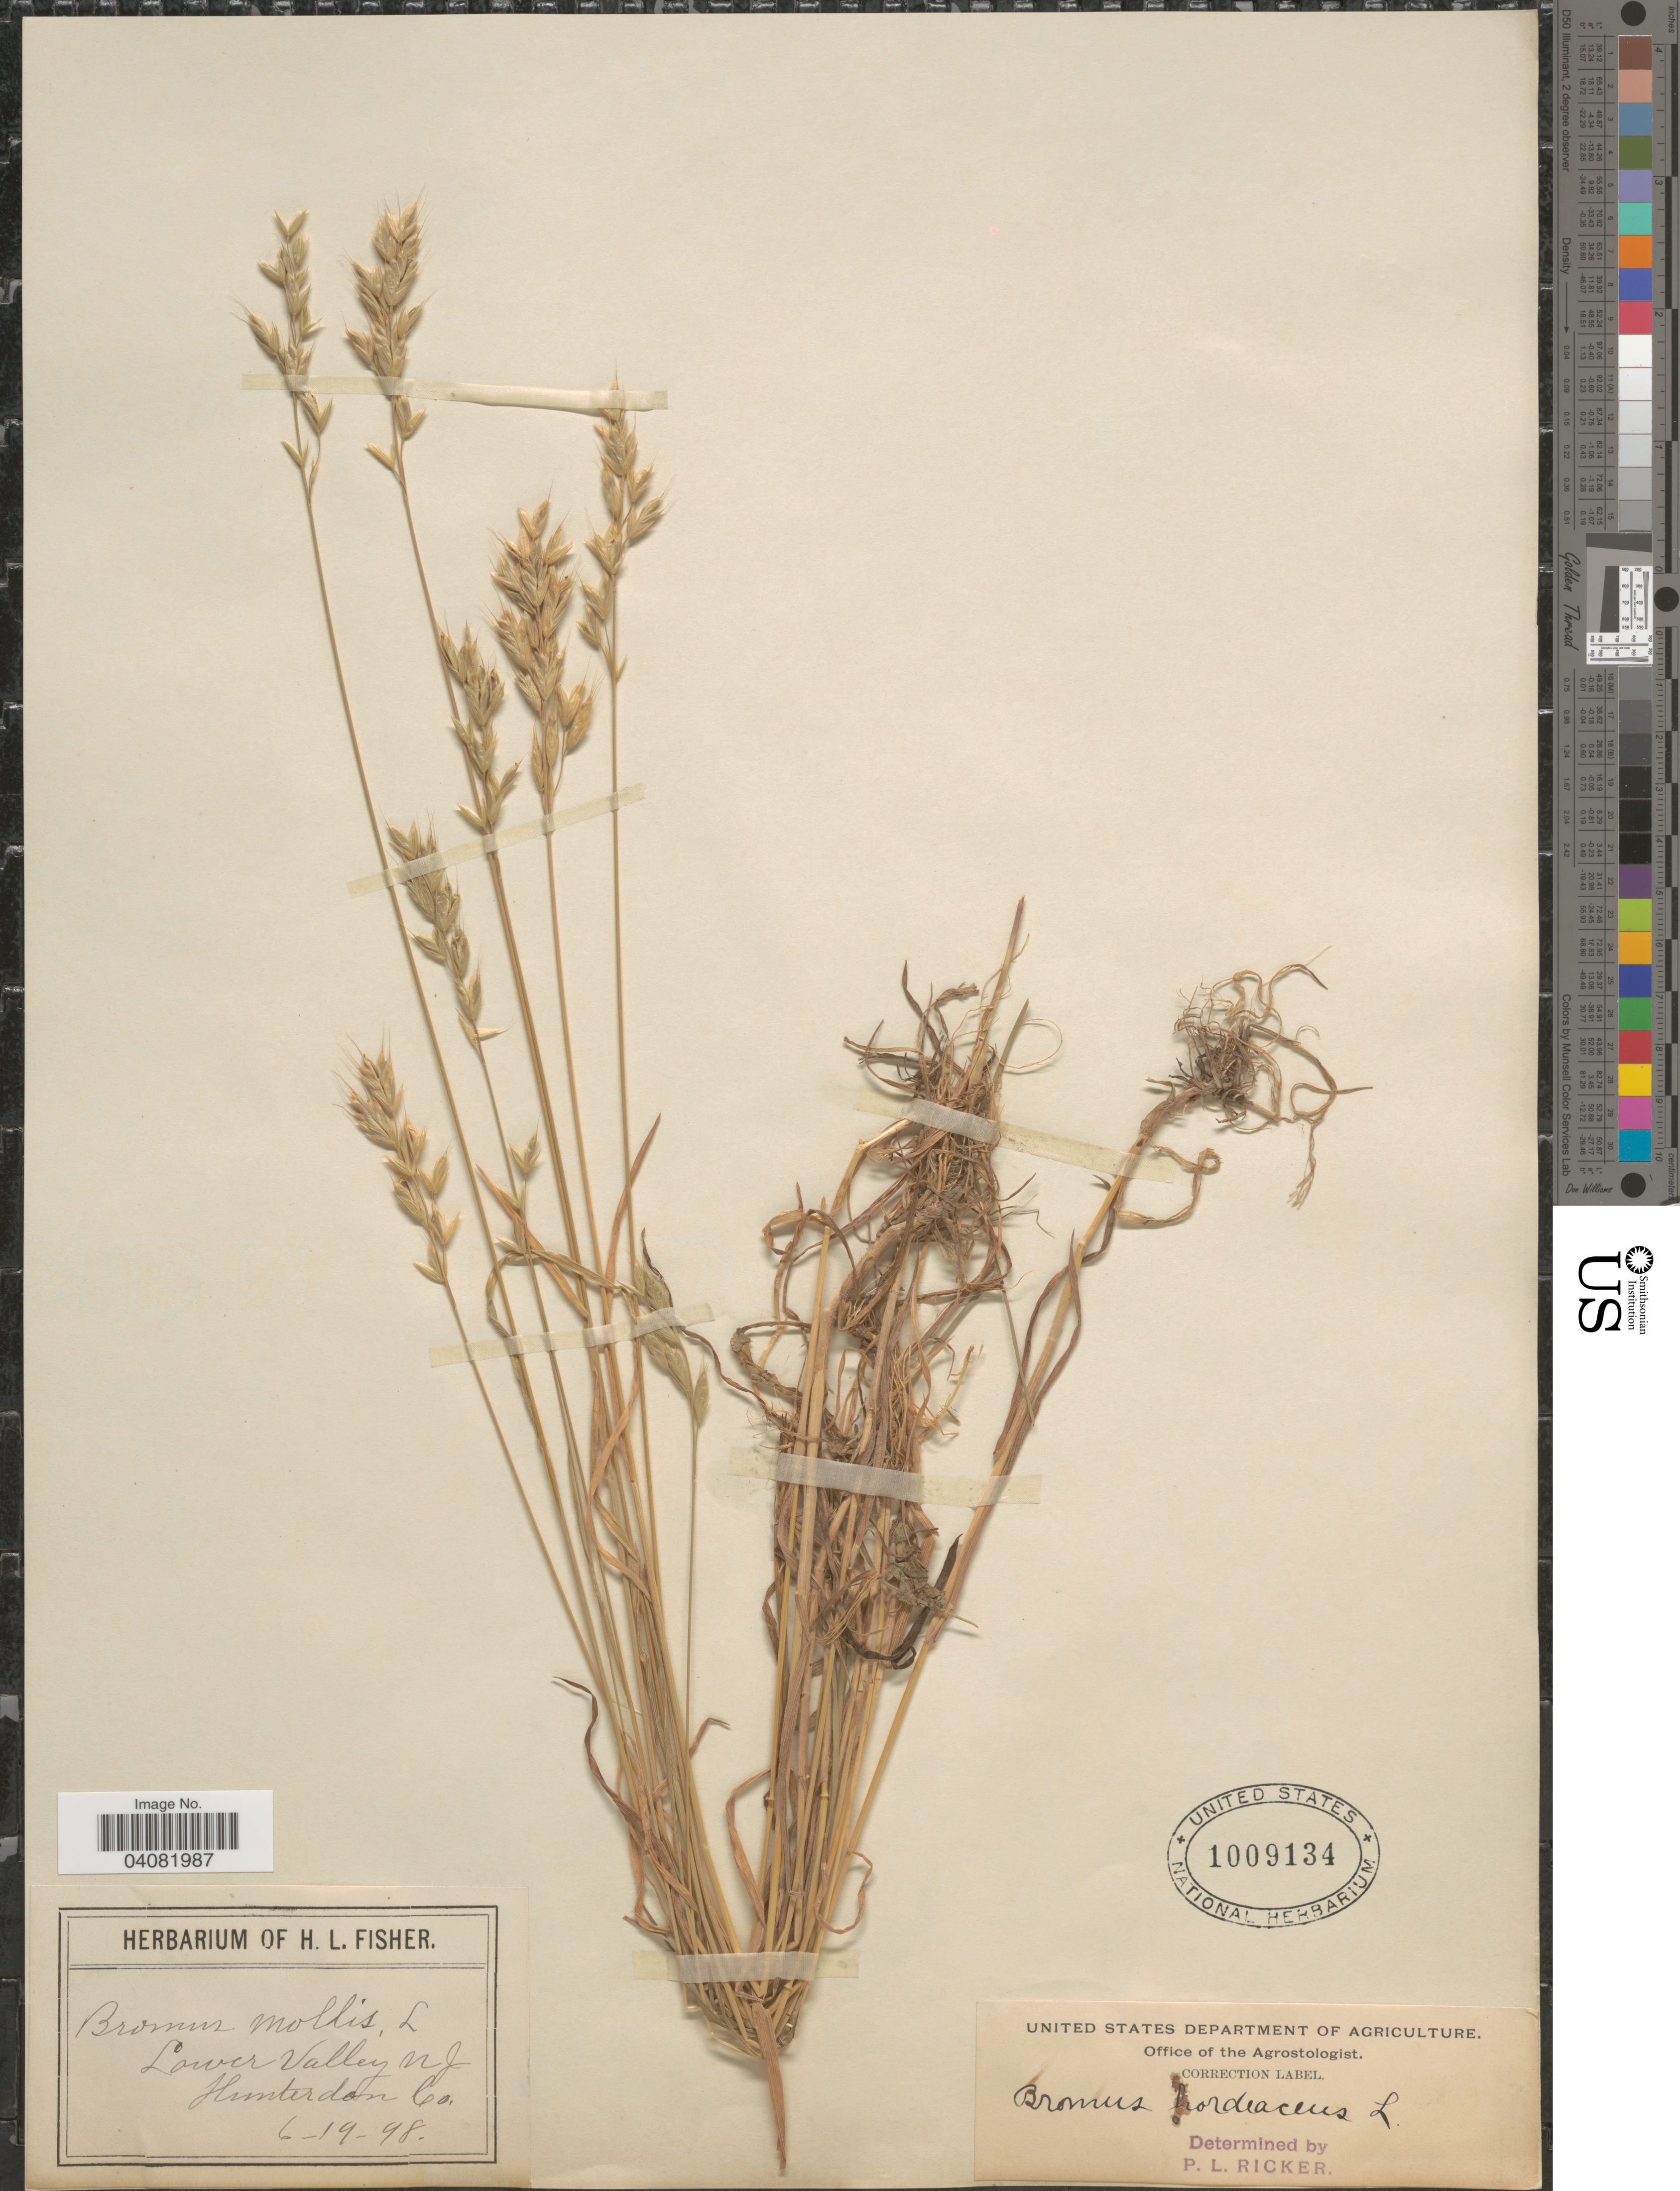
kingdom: Plantae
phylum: Tracheophyta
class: Liliopsida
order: Poales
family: Poaceae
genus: Bromus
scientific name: Bromus hordeaceus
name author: L.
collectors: ex herb. of H. L. Fisher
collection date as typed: Transcribed d/m/y: 19/6/98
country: United States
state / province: New Jersey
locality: Lower Valley. Hunterdon Co.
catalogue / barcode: US 1009134